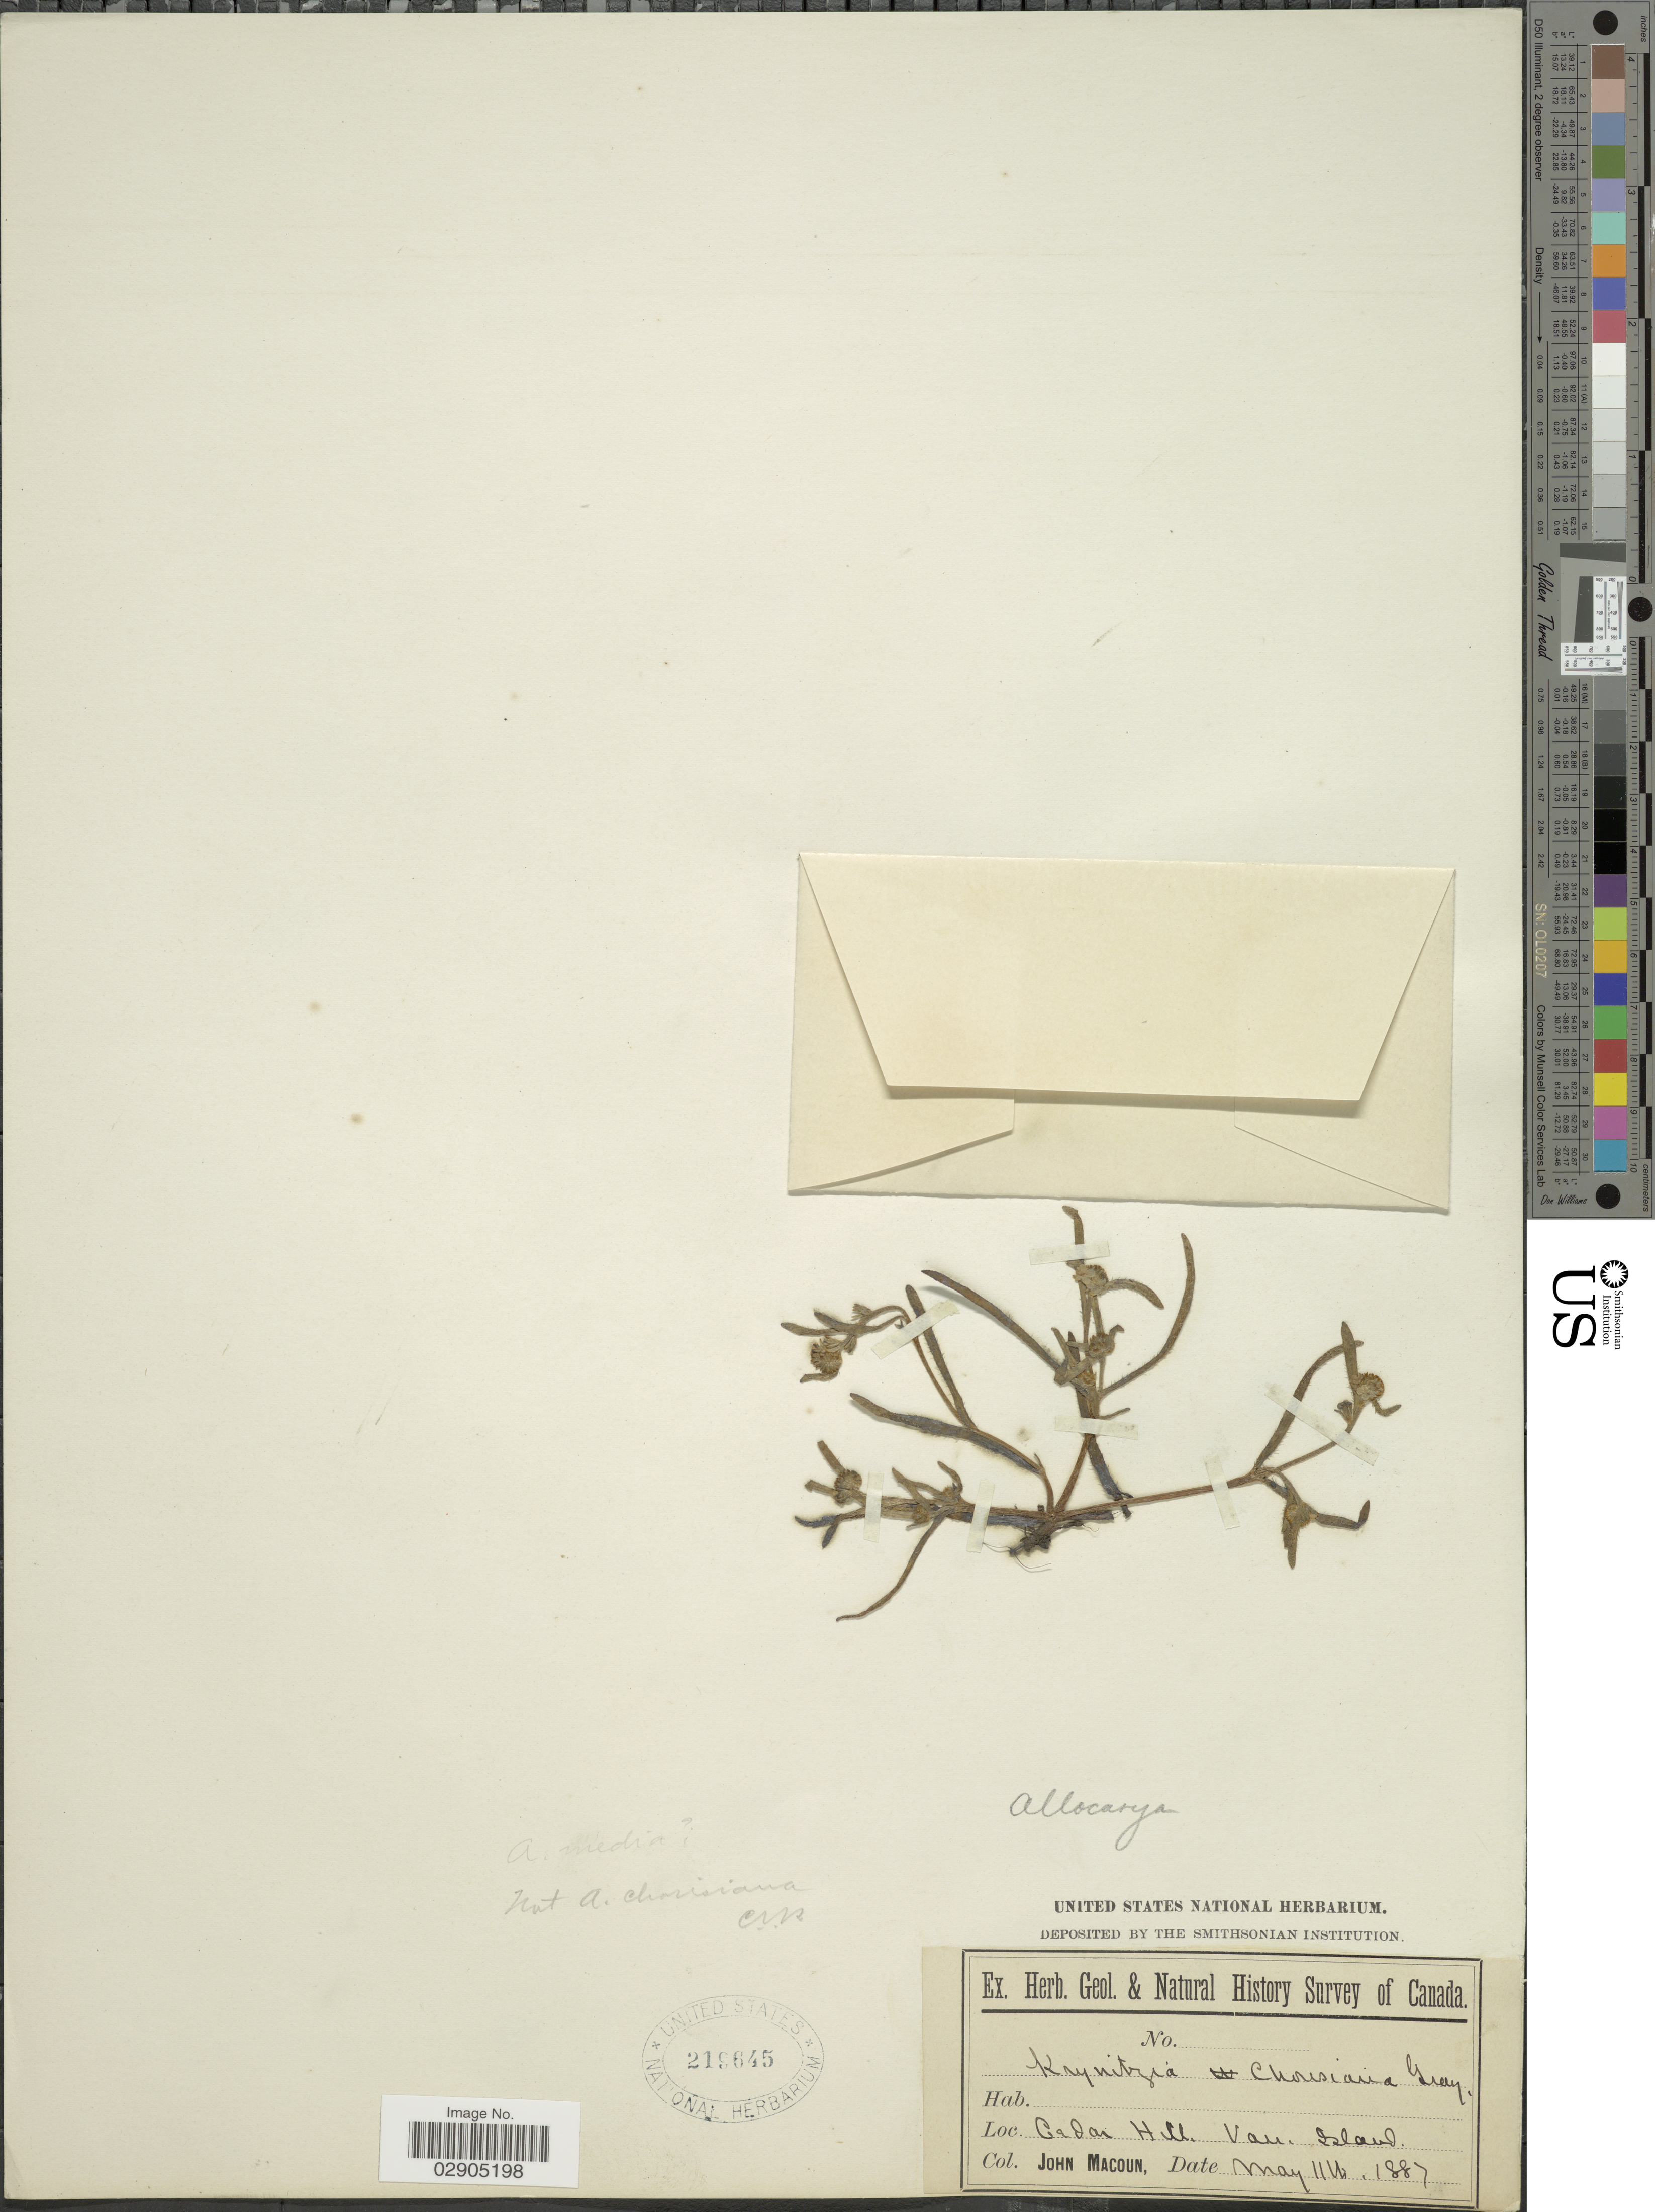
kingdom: Plantae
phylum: Tracheophyta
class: Magnoliopsida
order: Boraginales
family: Boraginaceae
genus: Allocarya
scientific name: Allocarya media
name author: Piper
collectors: J. Macoun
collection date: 1887-05-11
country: Canada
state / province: British Columbia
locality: Cedar Hill. Vancouver Island.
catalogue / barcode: US 219645